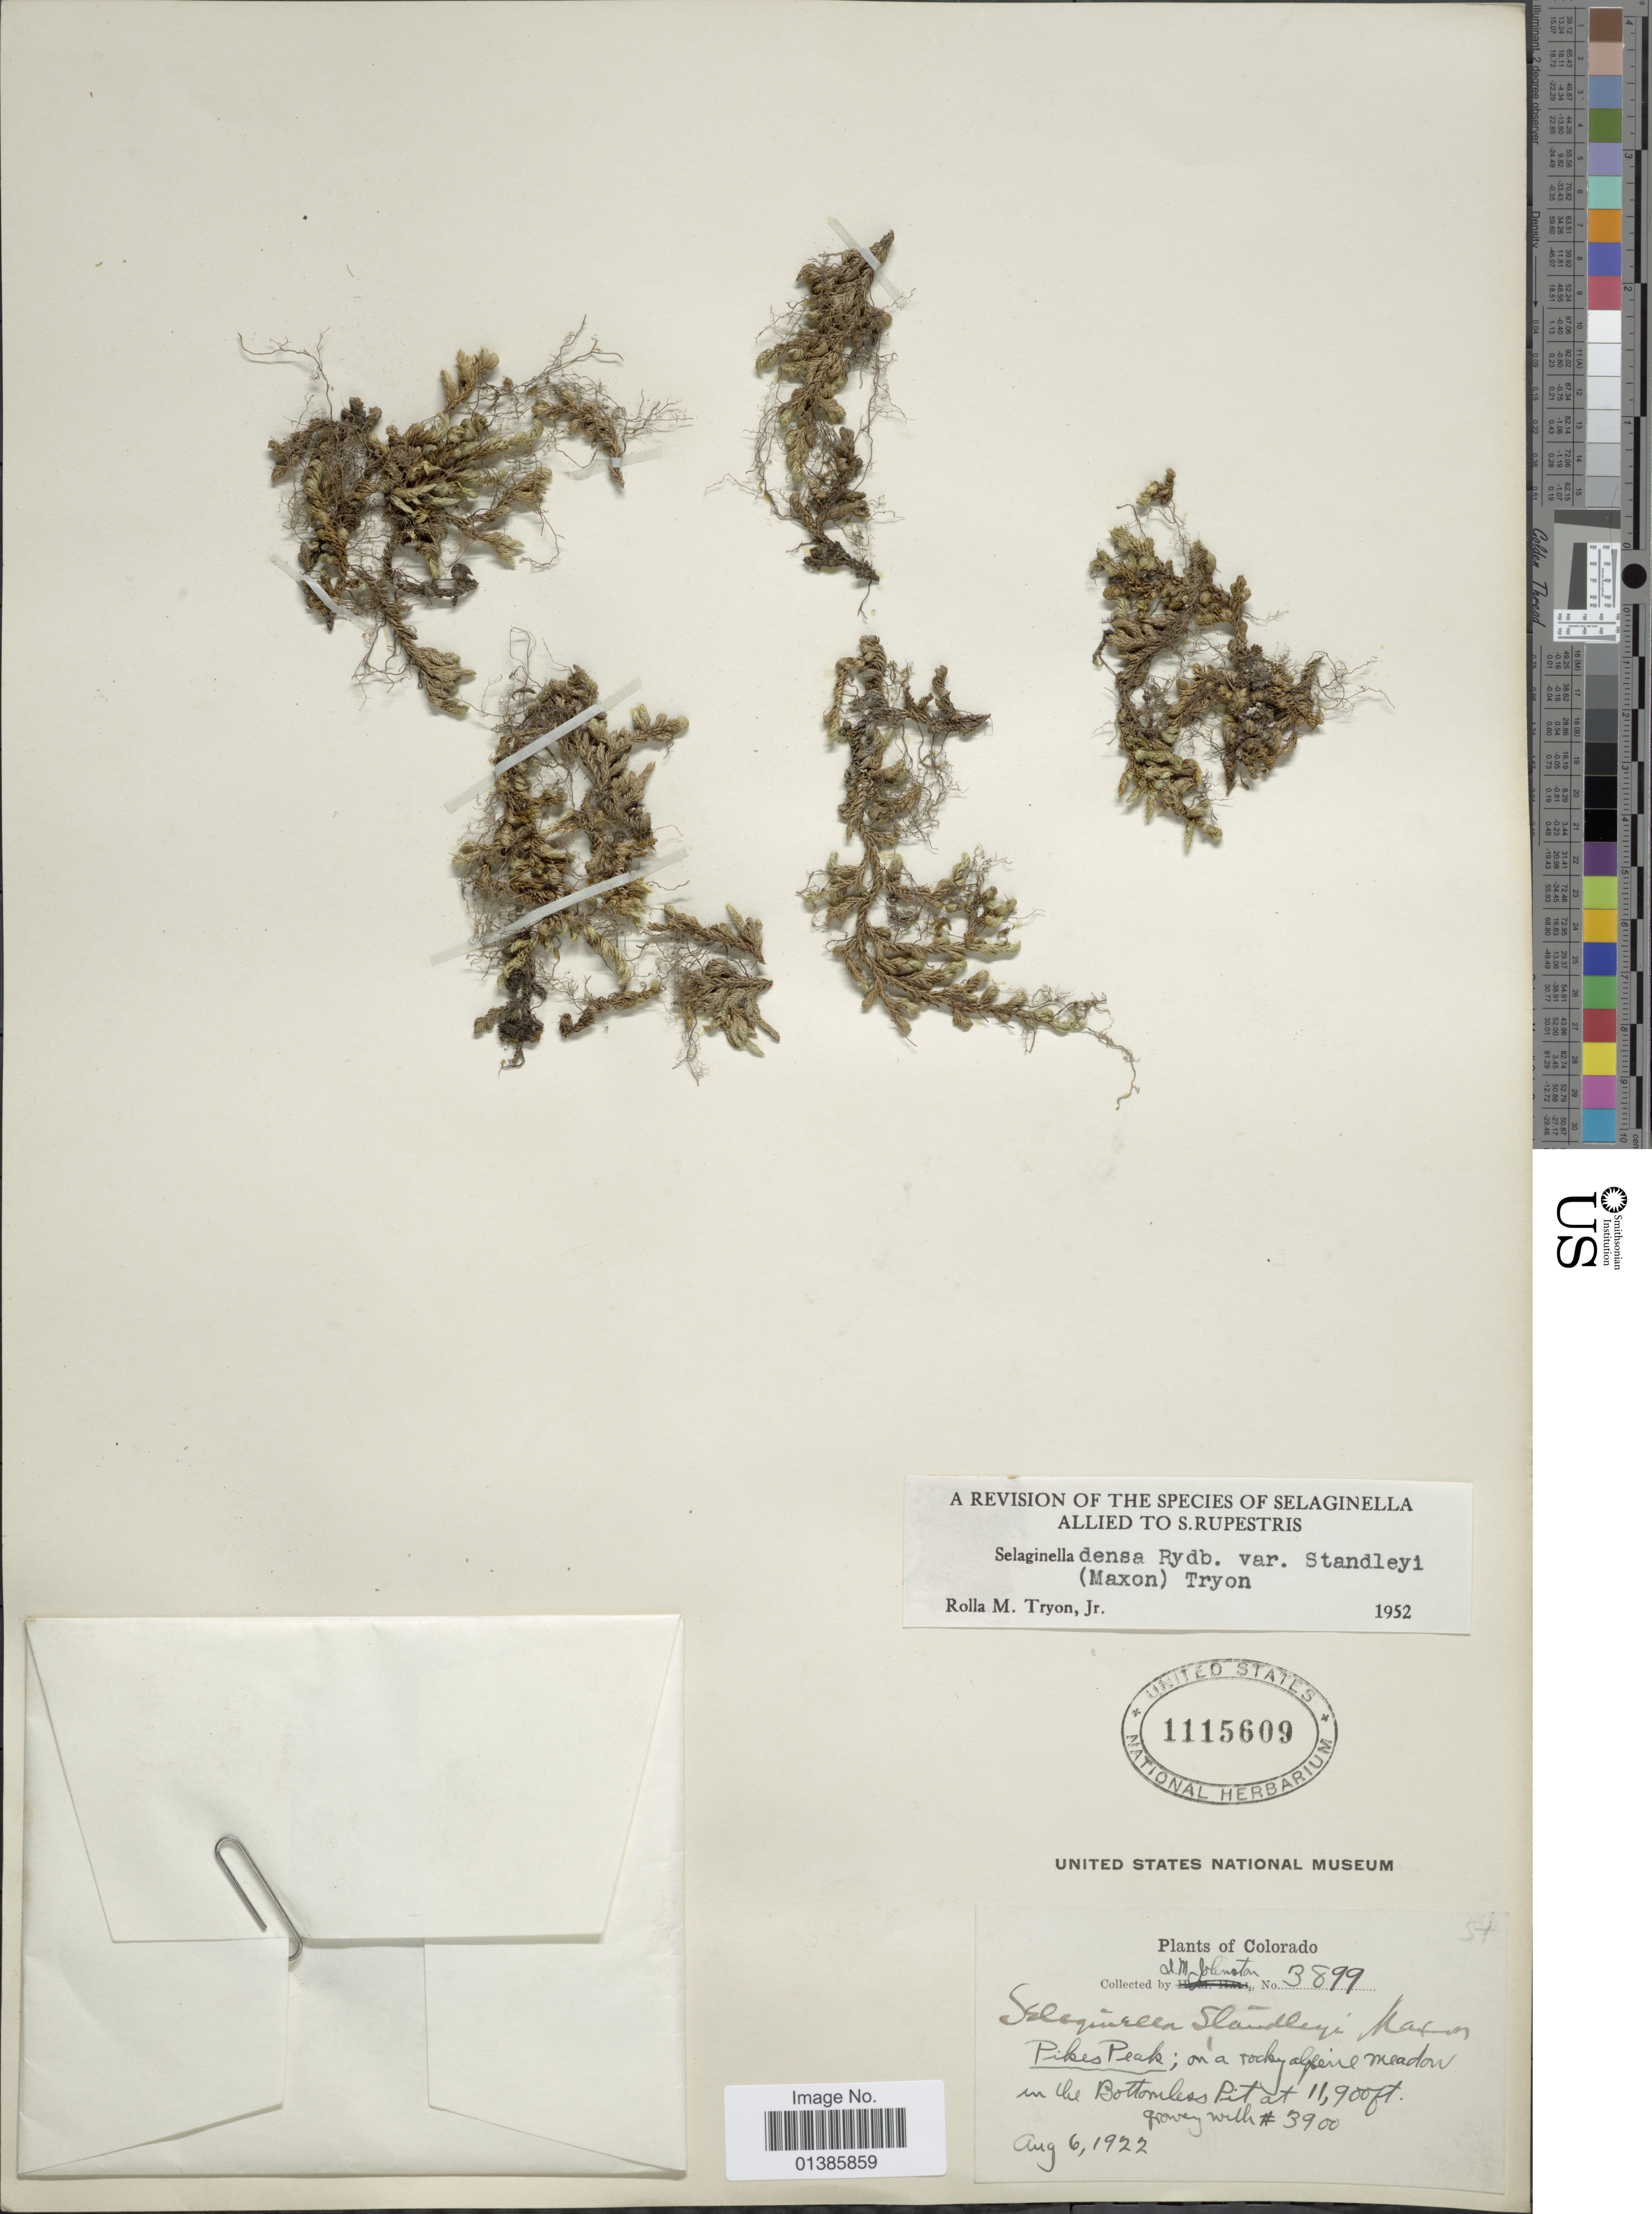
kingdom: Plantae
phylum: Tracheophyta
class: Lycopodiopsida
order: Selaginellales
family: Selaginellaceae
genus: Selaginella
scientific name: Selaginella densa var. standleyi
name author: (Maxon) R.M. Tryon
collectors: I.M. Johnston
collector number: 3899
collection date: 1922-08-06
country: United States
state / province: Colorado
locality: Pikes Peak; on a rocky alpine meadow in the Bottomless Pit.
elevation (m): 3627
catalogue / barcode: US 1115609